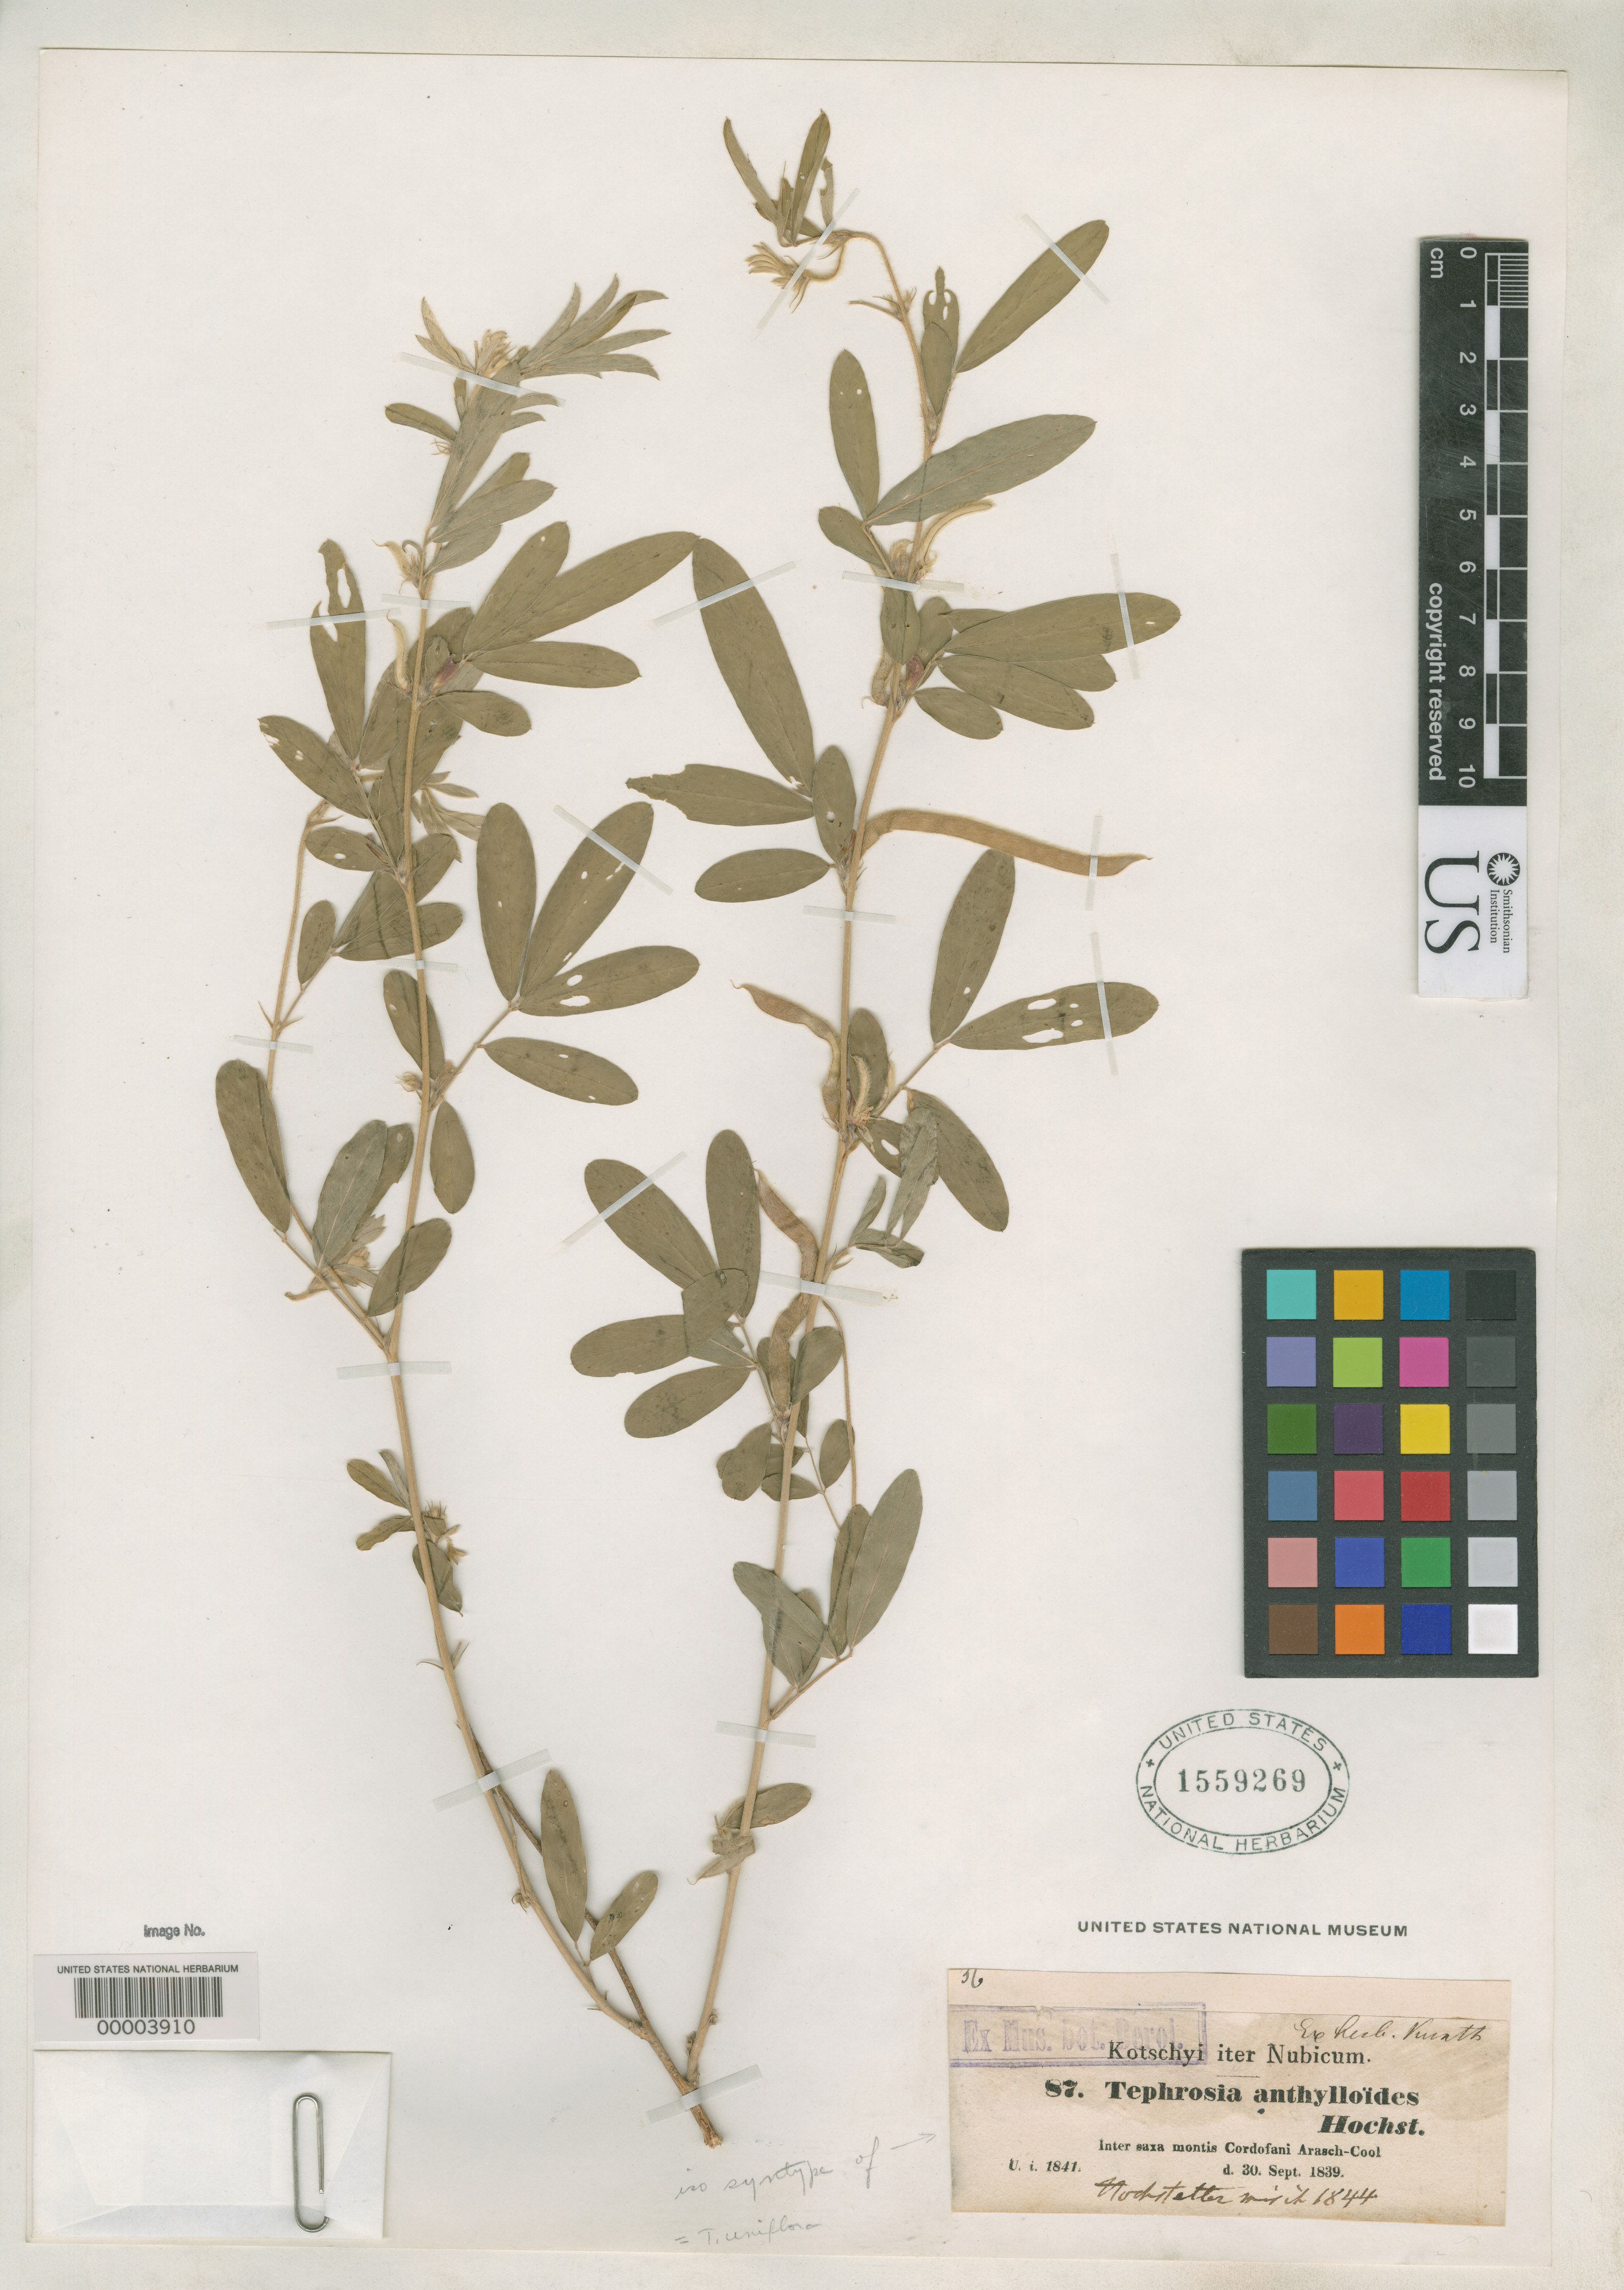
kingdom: Plantae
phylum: Tracheophyta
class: Magnoliopsida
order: Fabales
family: Fabaceae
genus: Tephrosia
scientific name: Tephrosia anthylloides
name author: Hochst. ex Webb in Hook.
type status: Isosyntype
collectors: K. G. Kotschy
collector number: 87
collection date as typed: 30 Sep 1839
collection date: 1839-09-30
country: Sudan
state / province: An Nīl al Ābyaḍ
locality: Arasch-cool.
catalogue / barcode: US 1559269